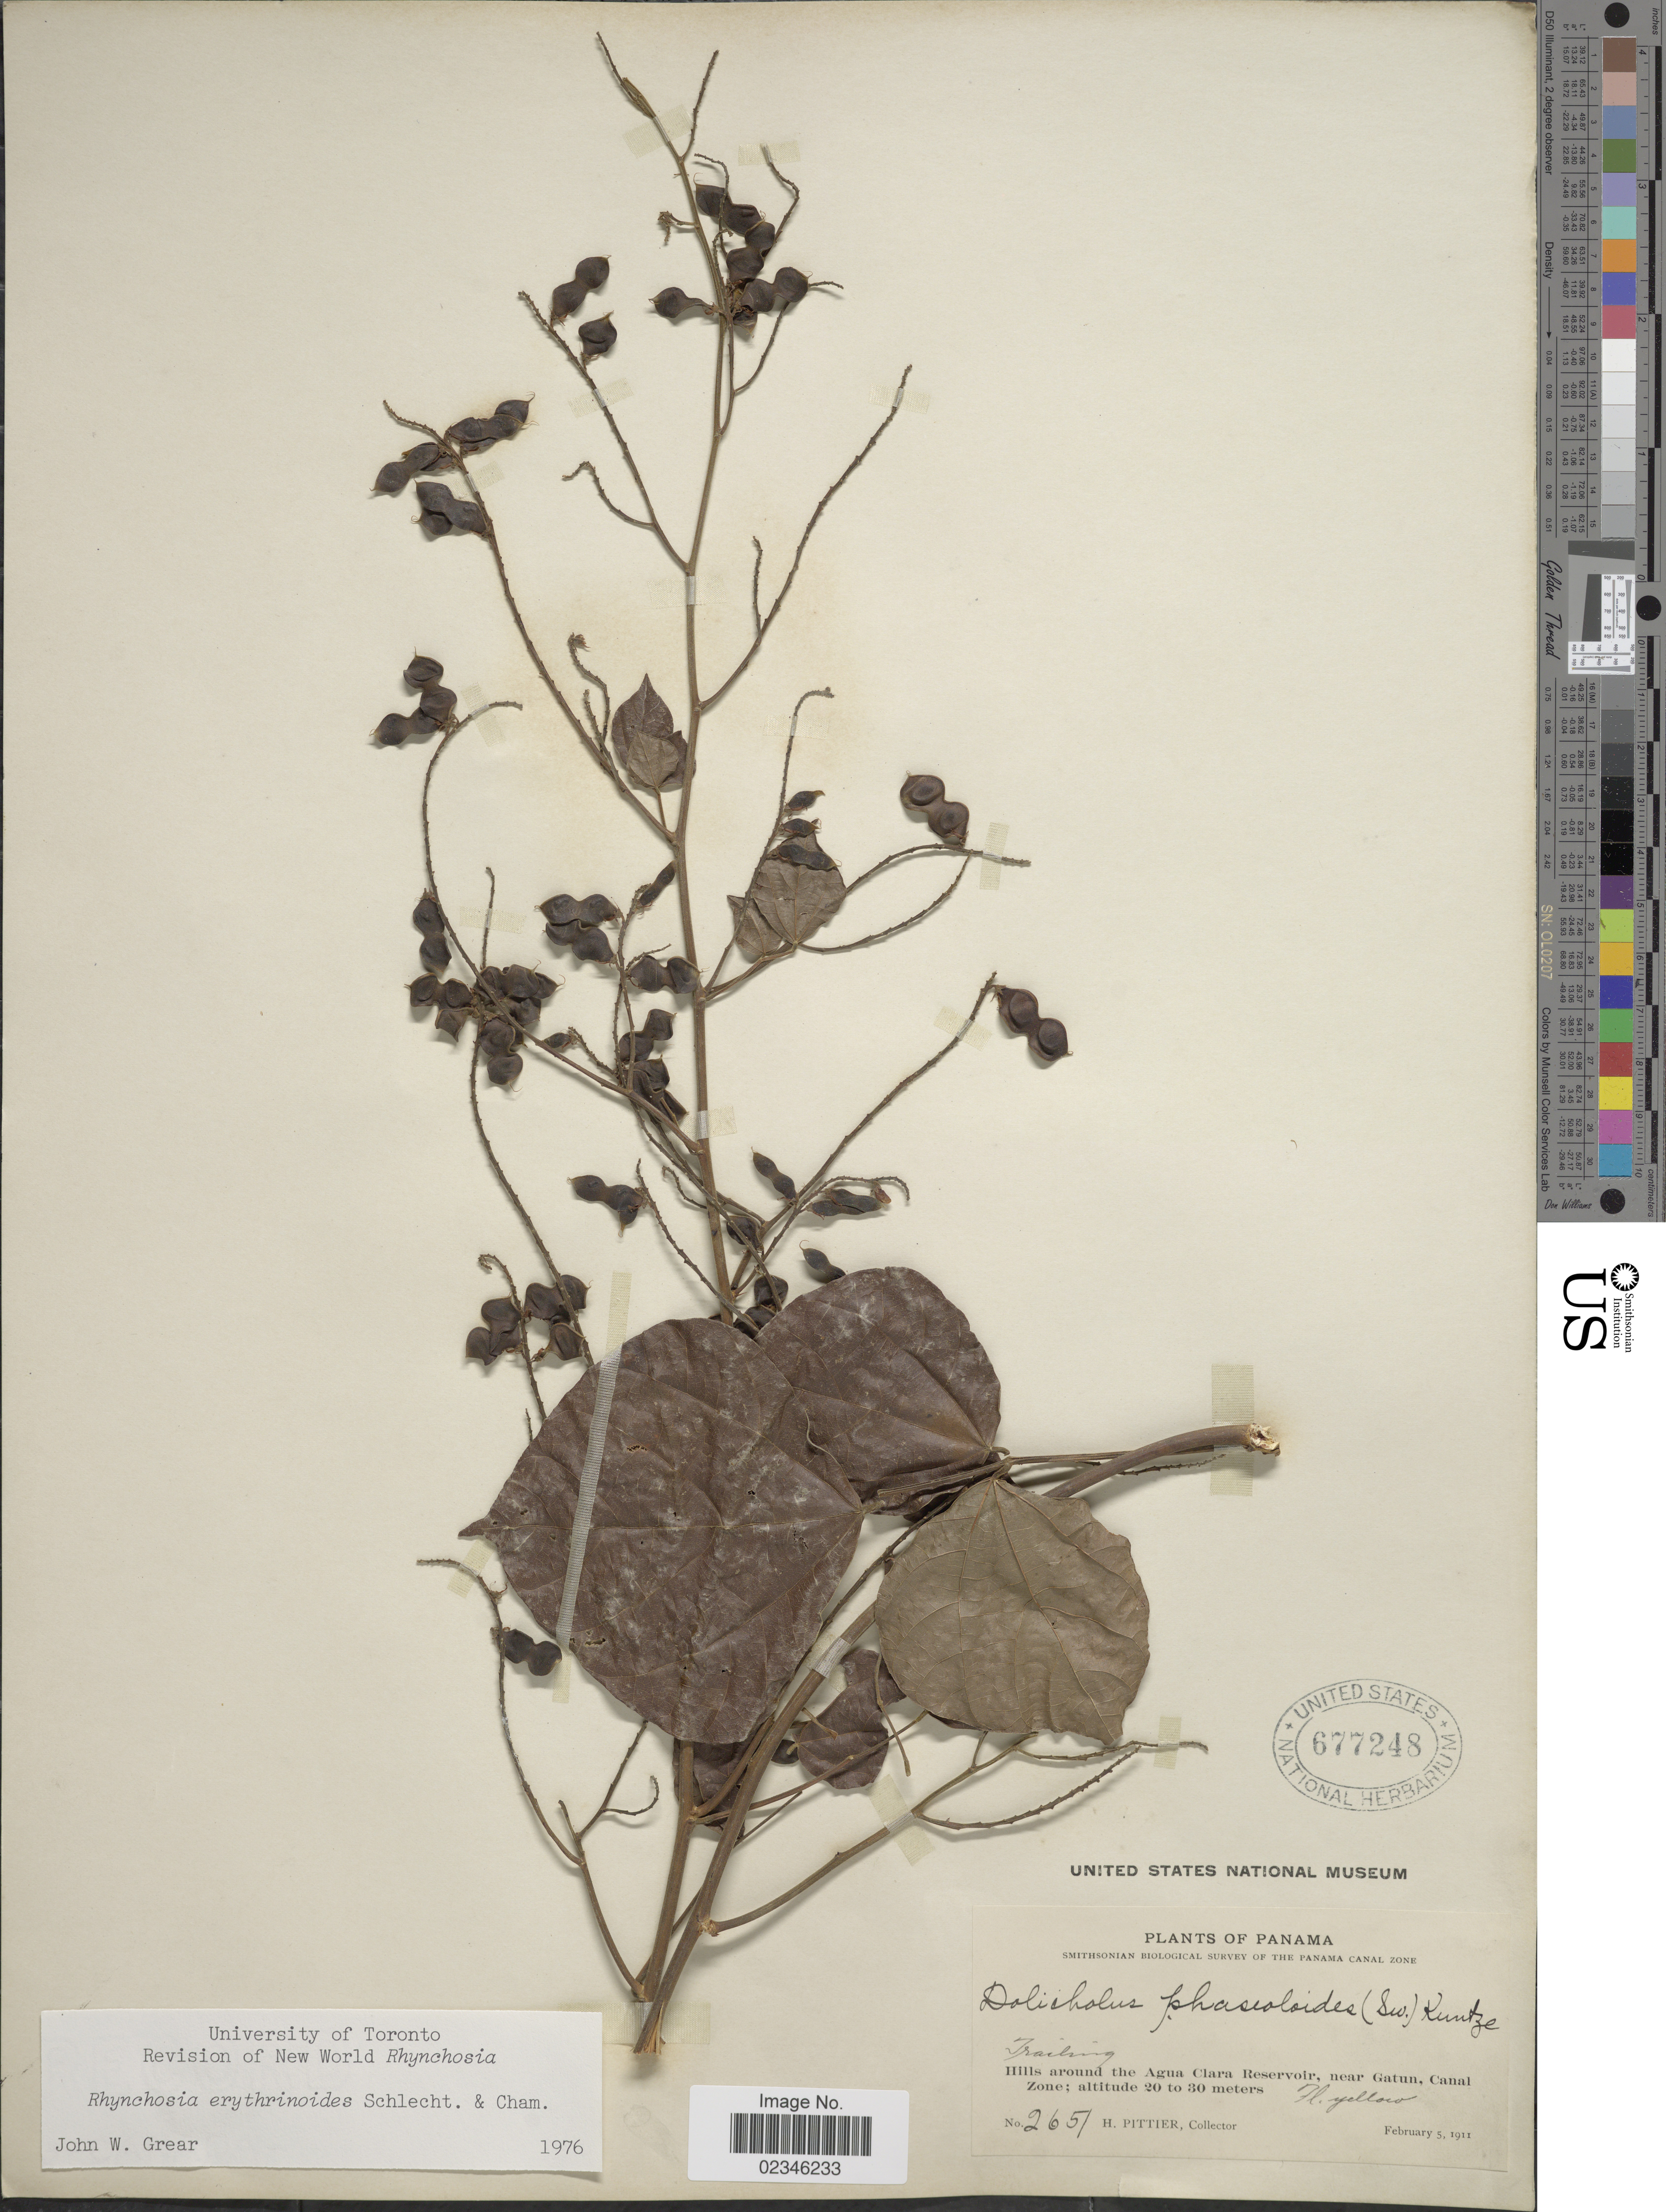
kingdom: Plantae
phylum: Tracheophyta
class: Magnoliopsida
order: Fabales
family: Fabaceae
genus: Rhynchosia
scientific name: Rhynchosia erythrinoides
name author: Schltdl. & Cham.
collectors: H. F. Pittier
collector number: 2651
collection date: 1911-02-05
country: Panama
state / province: Colón / Panamá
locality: Panama Canal Zone. Hills around the Agua Clara Reservoir, near Gatun, Canal Zone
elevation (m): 20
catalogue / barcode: US 677248